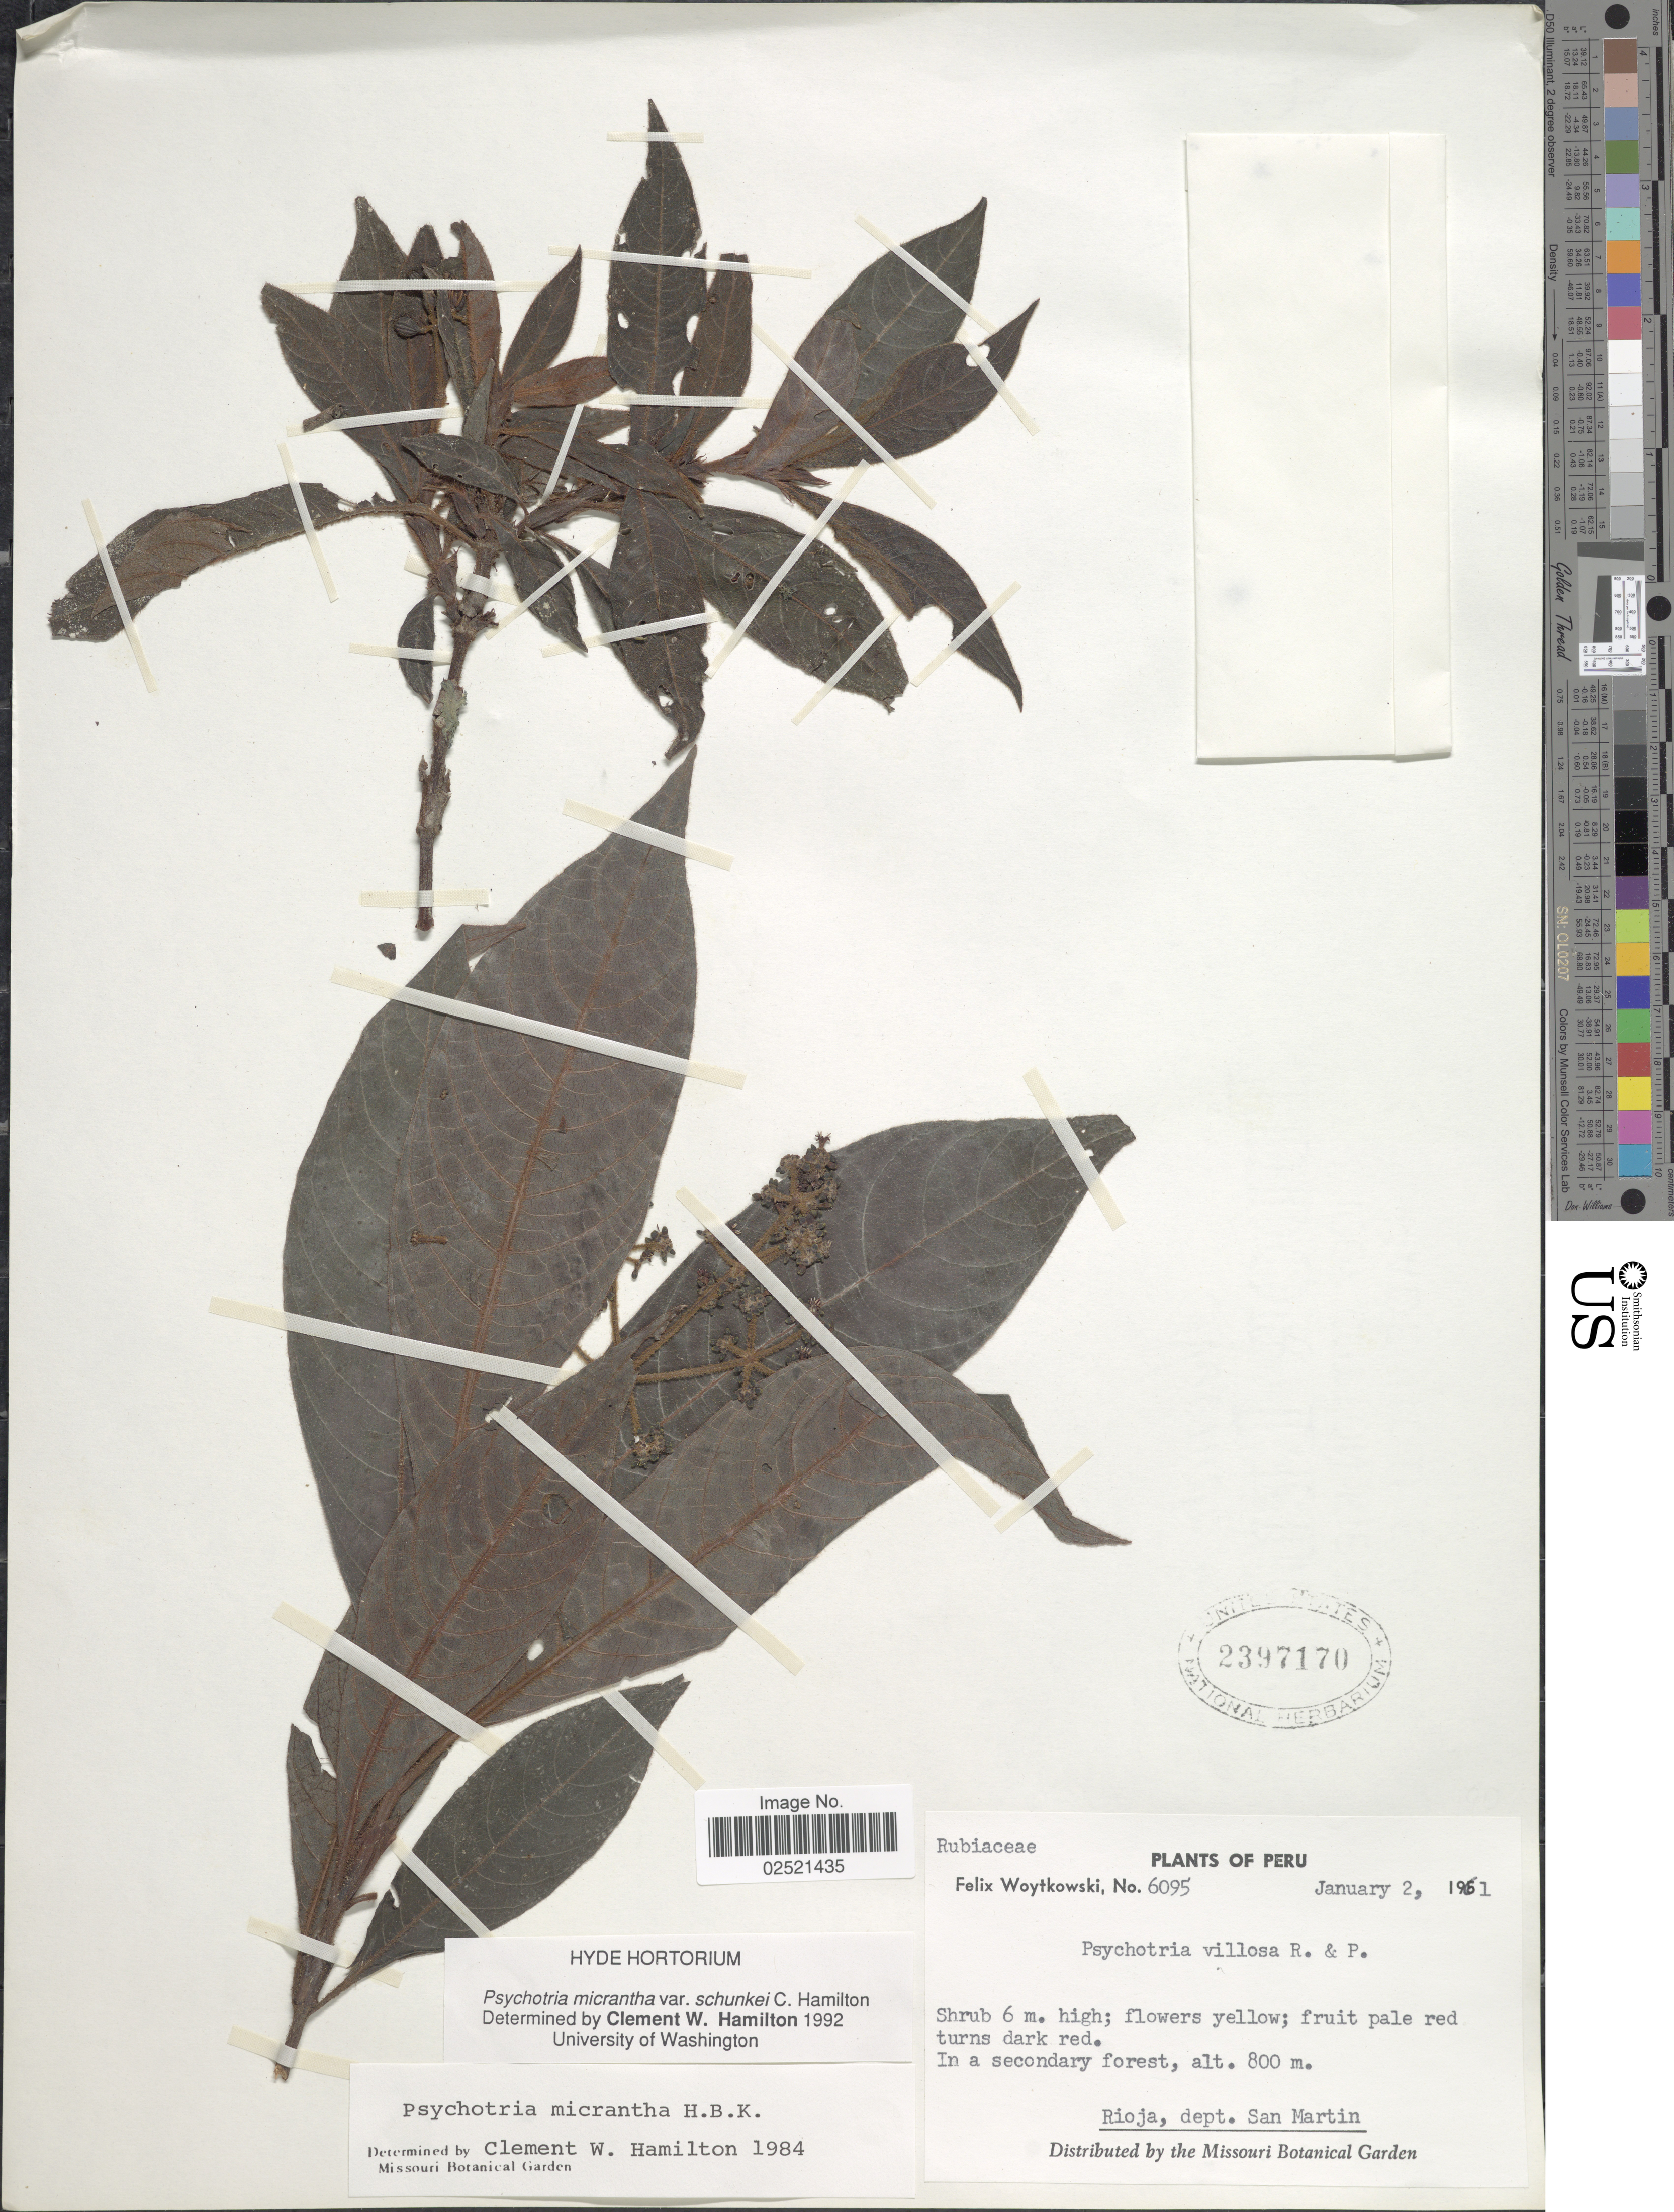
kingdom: Plantae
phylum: Tracheophyta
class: Magnoliopsida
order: Gentianales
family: Rubiaceae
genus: Psychotria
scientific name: Psychotria micrantha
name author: Kunth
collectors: F. Woytkowski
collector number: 6095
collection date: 1961-01-02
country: Peru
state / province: San Martín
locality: Rioja, in a secondary forest.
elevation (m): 800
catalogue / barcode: US 2397170